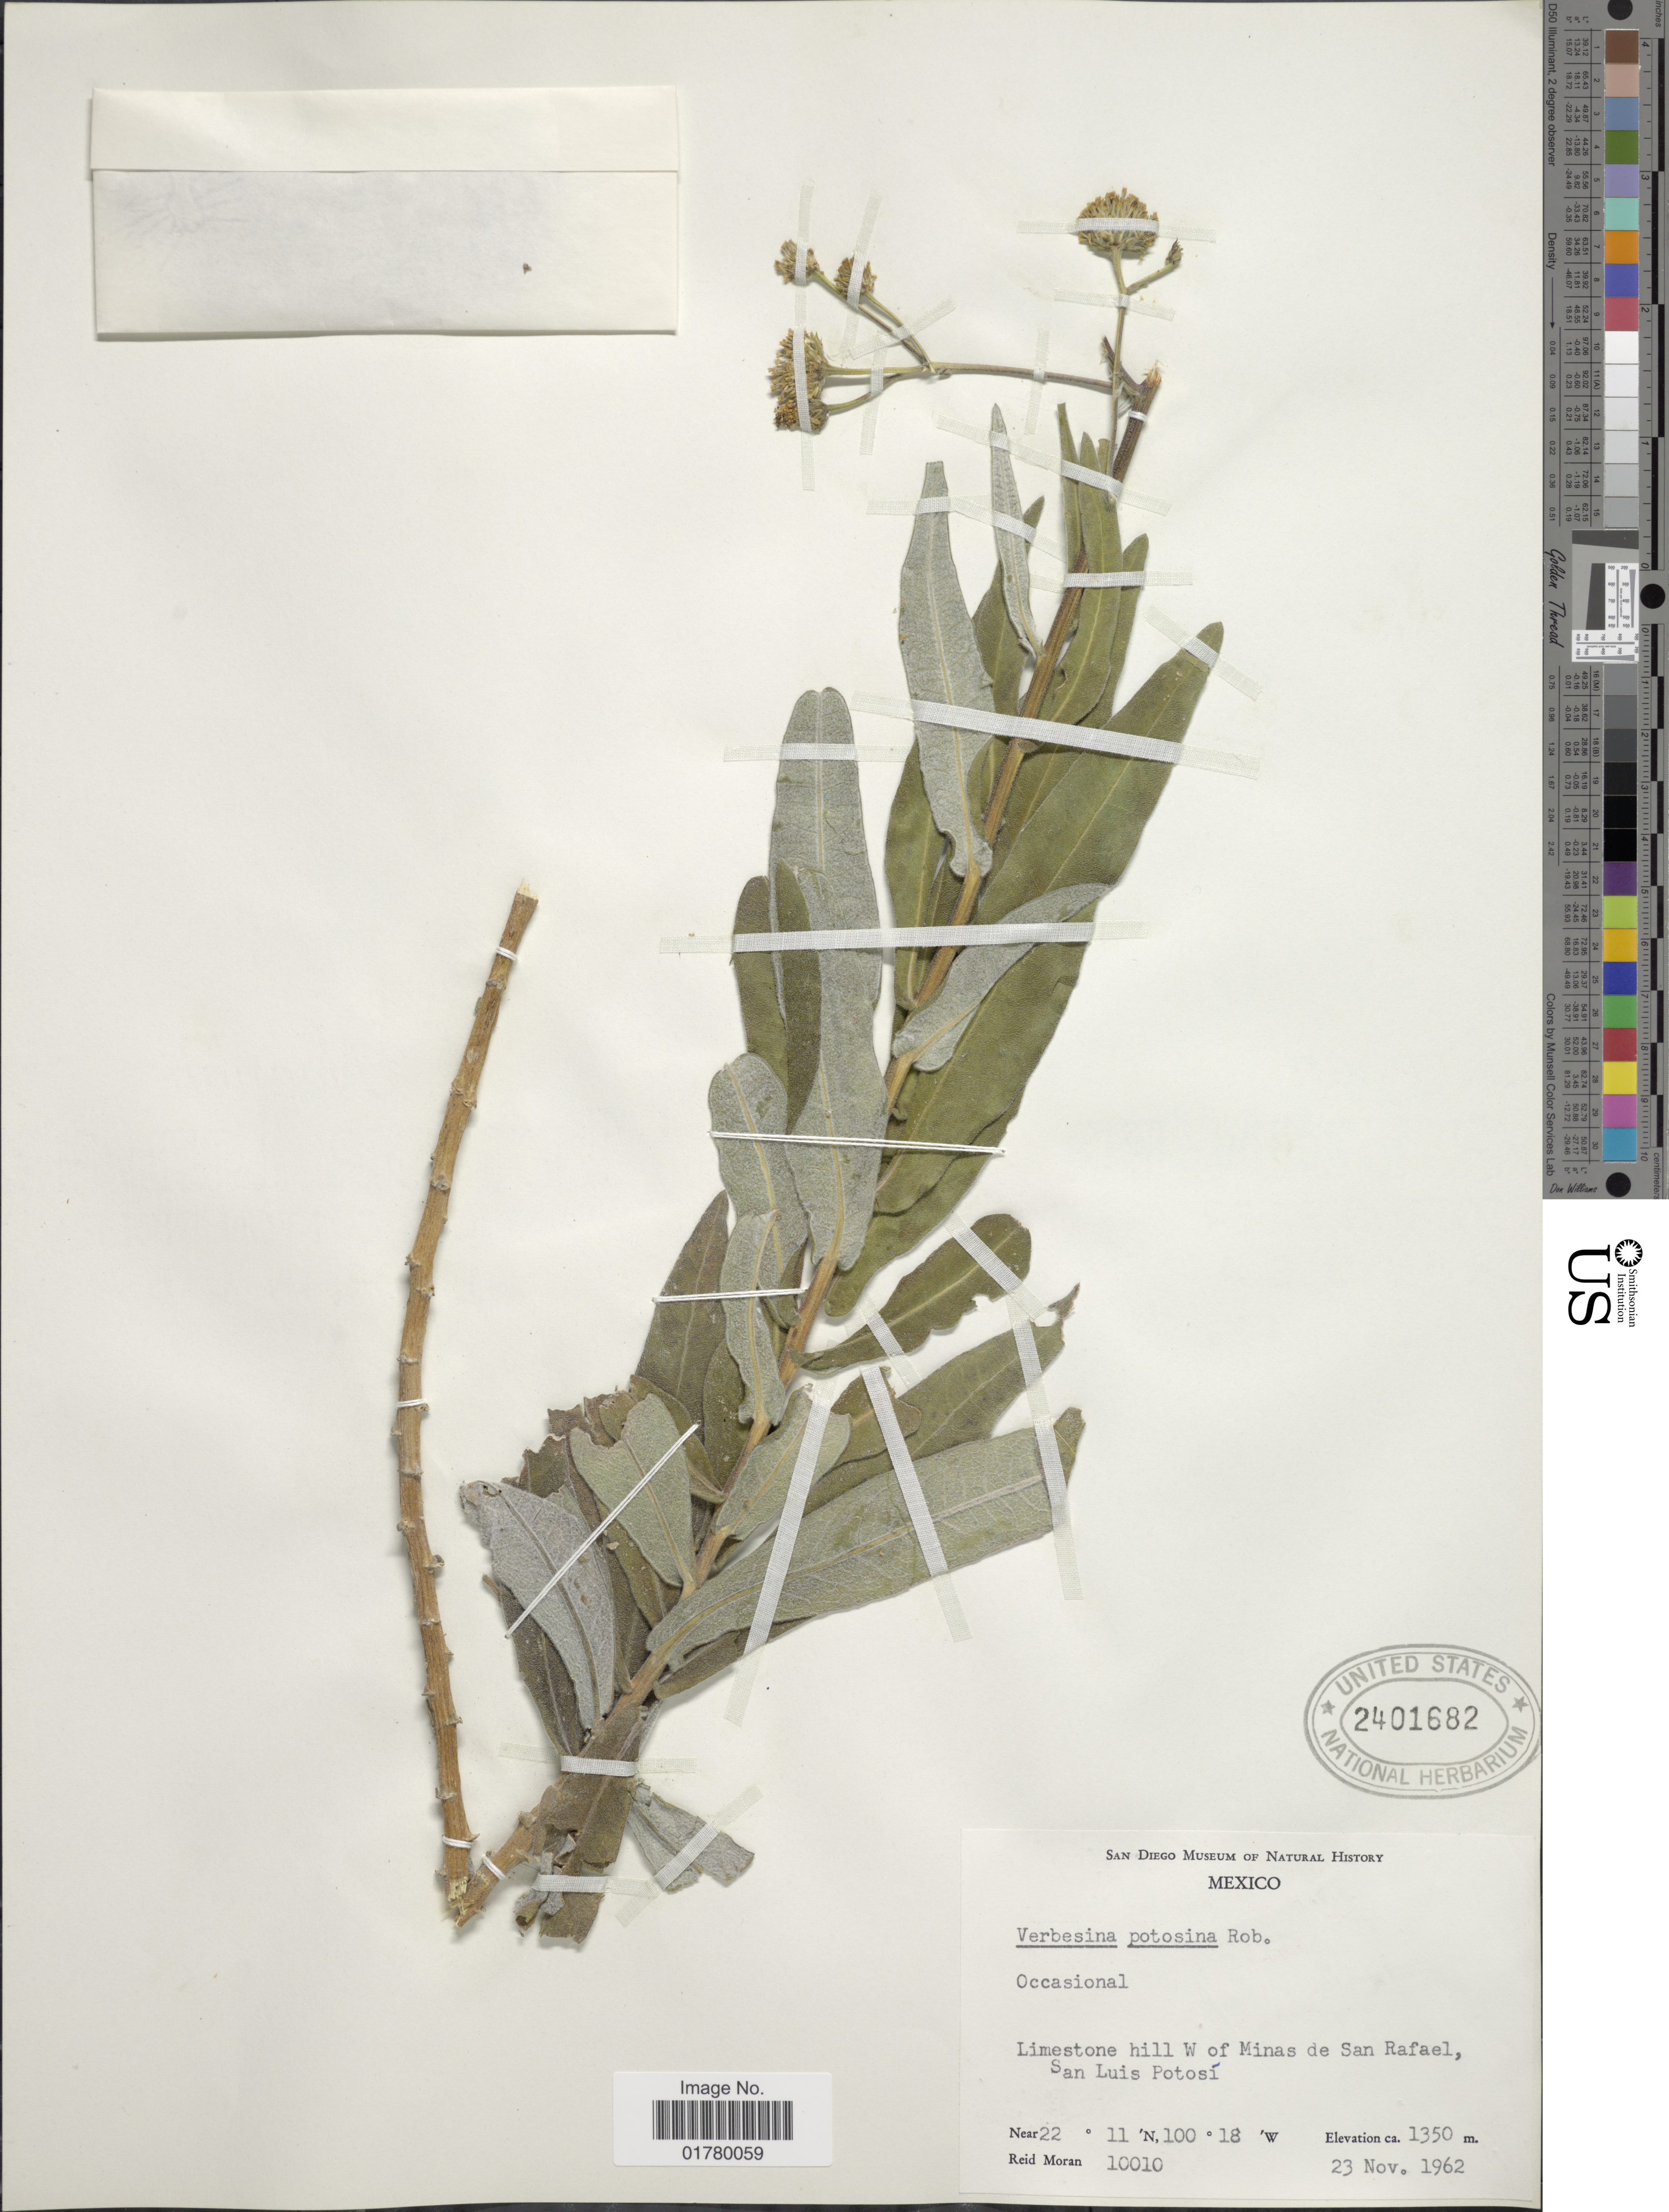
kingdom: Plantae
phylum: Tracheophyta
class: Magnoliopsida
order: Asterales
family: Asteraceae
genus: Verbesina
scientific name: Verbesina potosina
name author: B.L. Rob.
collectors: R. V. Moran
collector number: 10010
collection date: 1962-11-23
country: Mexico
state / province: San Luis Potosí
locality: Limestone hill W of Minas de San Rafael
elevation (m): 1350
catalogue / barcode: US 2401682